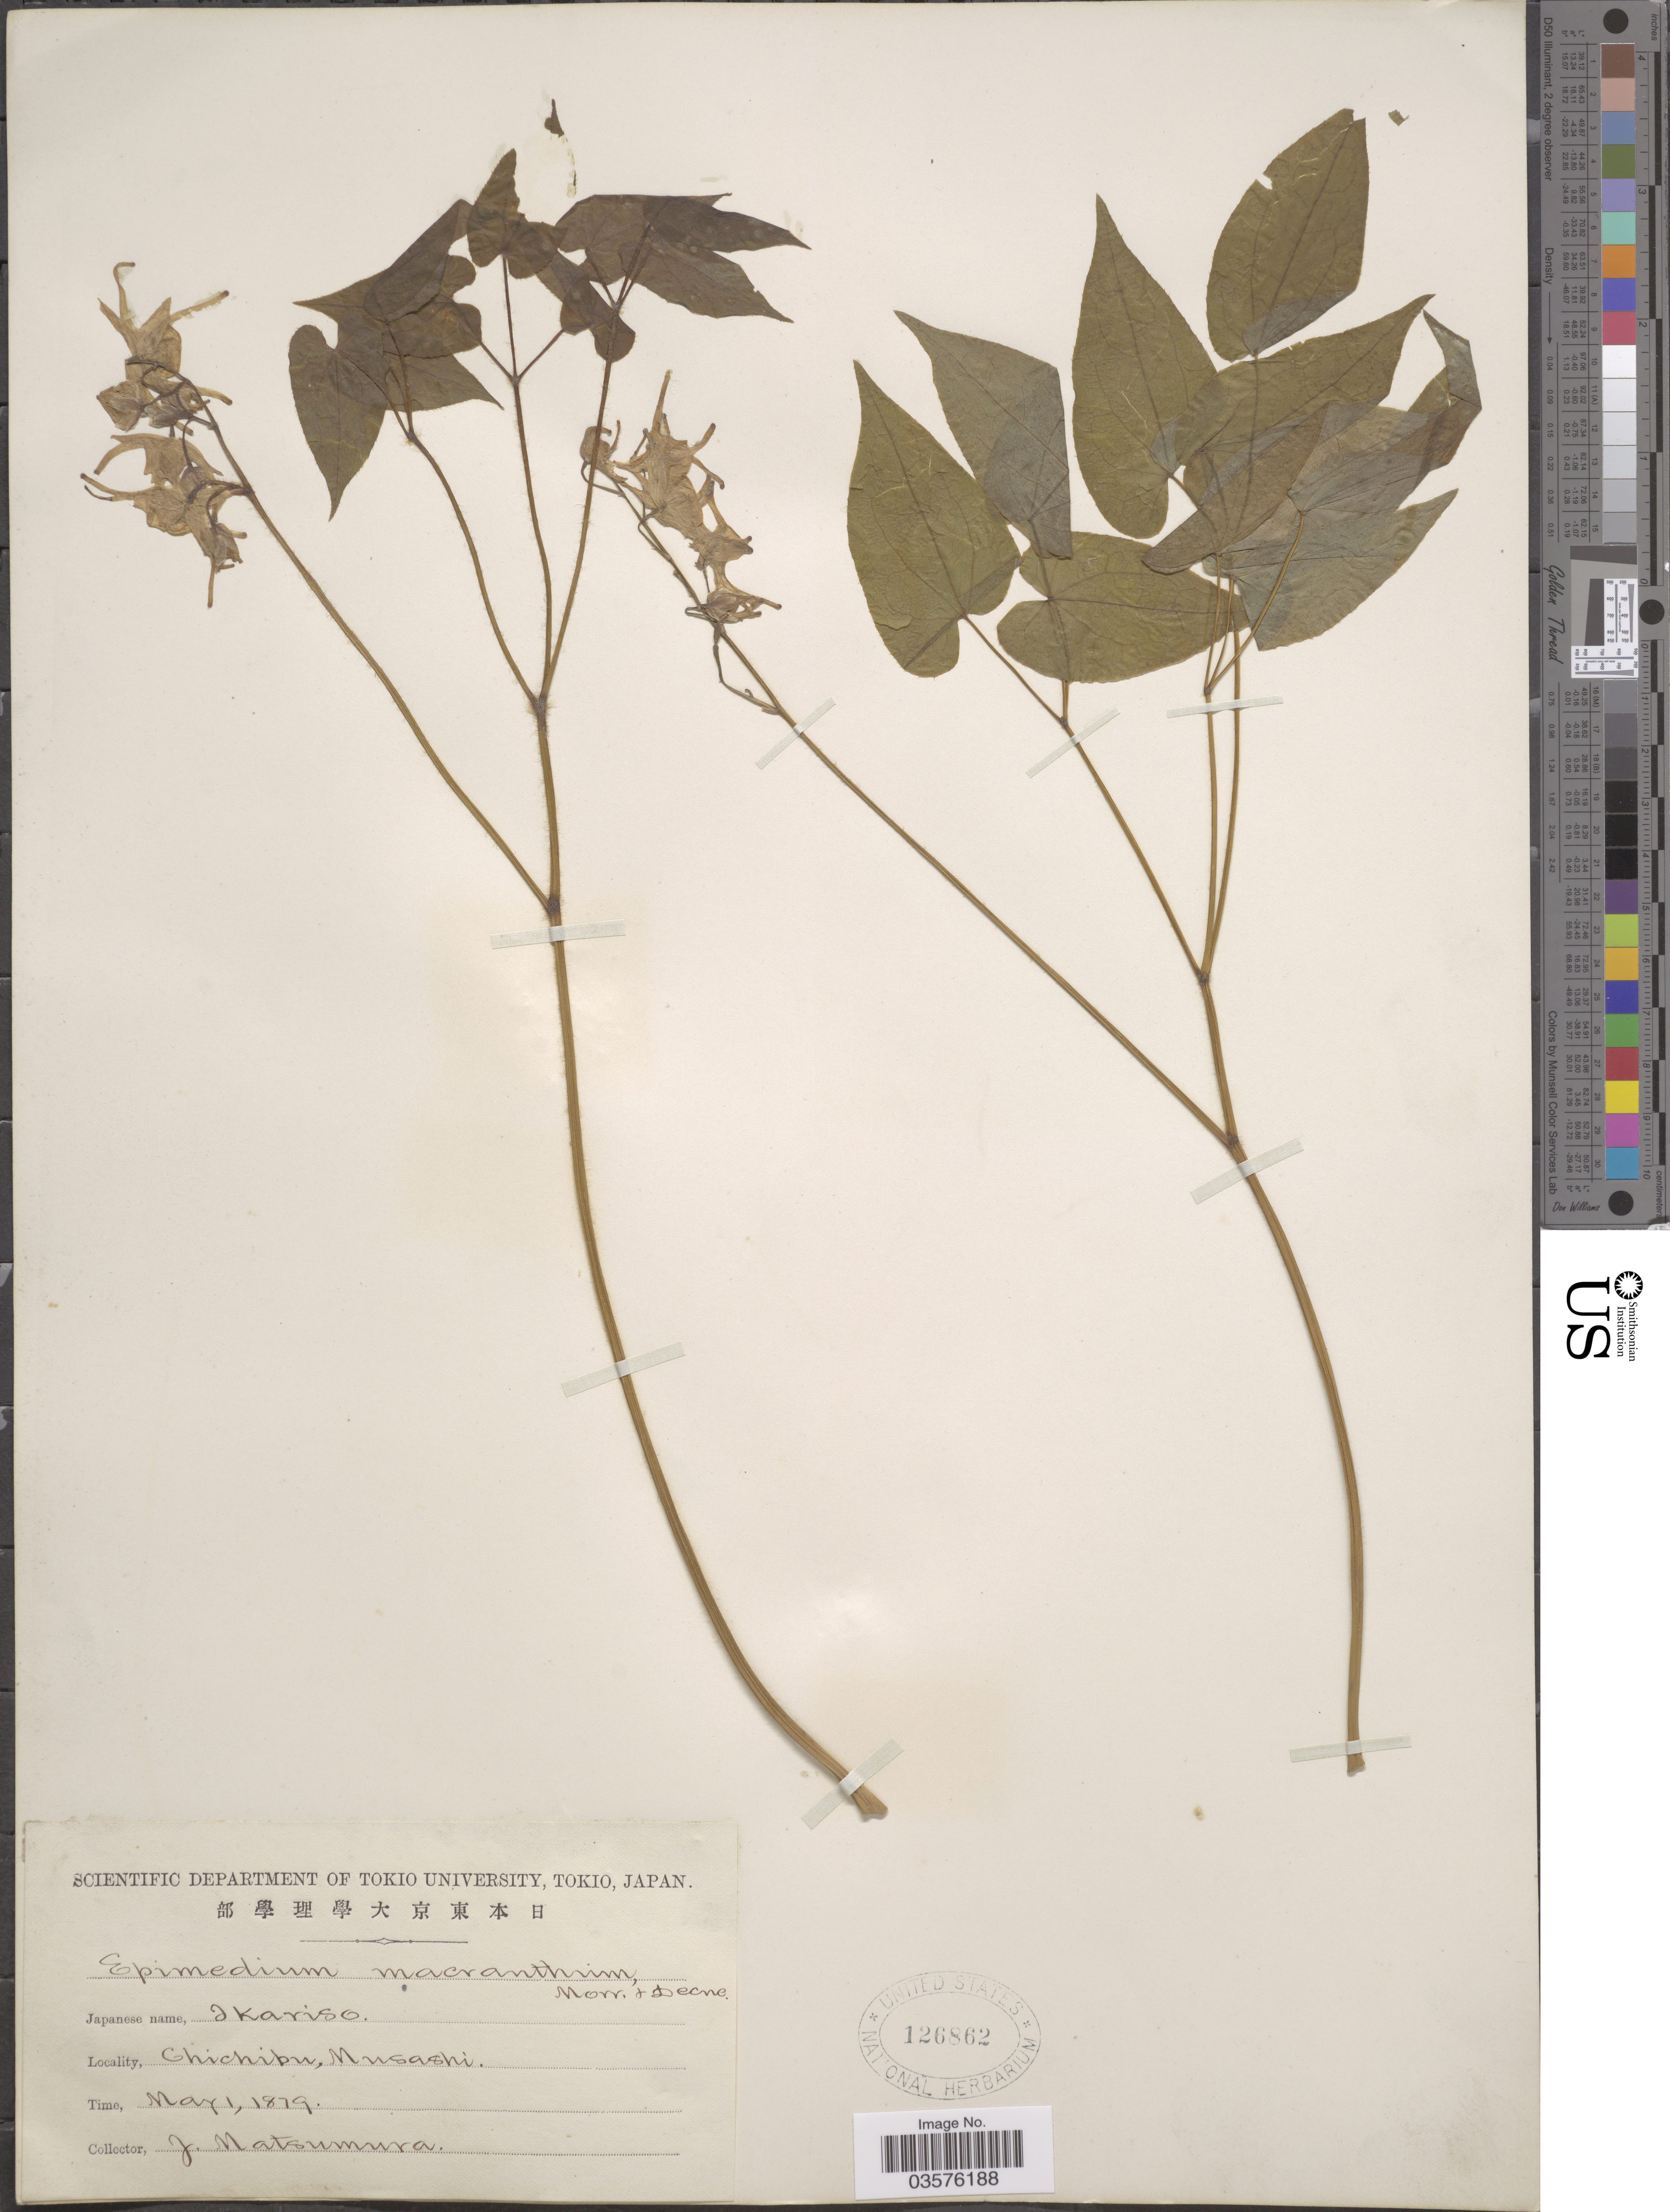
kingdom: Plantae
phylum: Tracheophyta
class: Magnoliopsida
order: Ranunculales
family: Berberidaceae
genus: Epimedium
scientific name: Epimedium grandiflorum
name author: C. Morren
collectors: J. Matsumura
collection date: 1879-05-01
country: Japan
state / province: Tokyo, Federal City of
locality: Chichibu, Musashi.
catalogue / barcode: US 126862